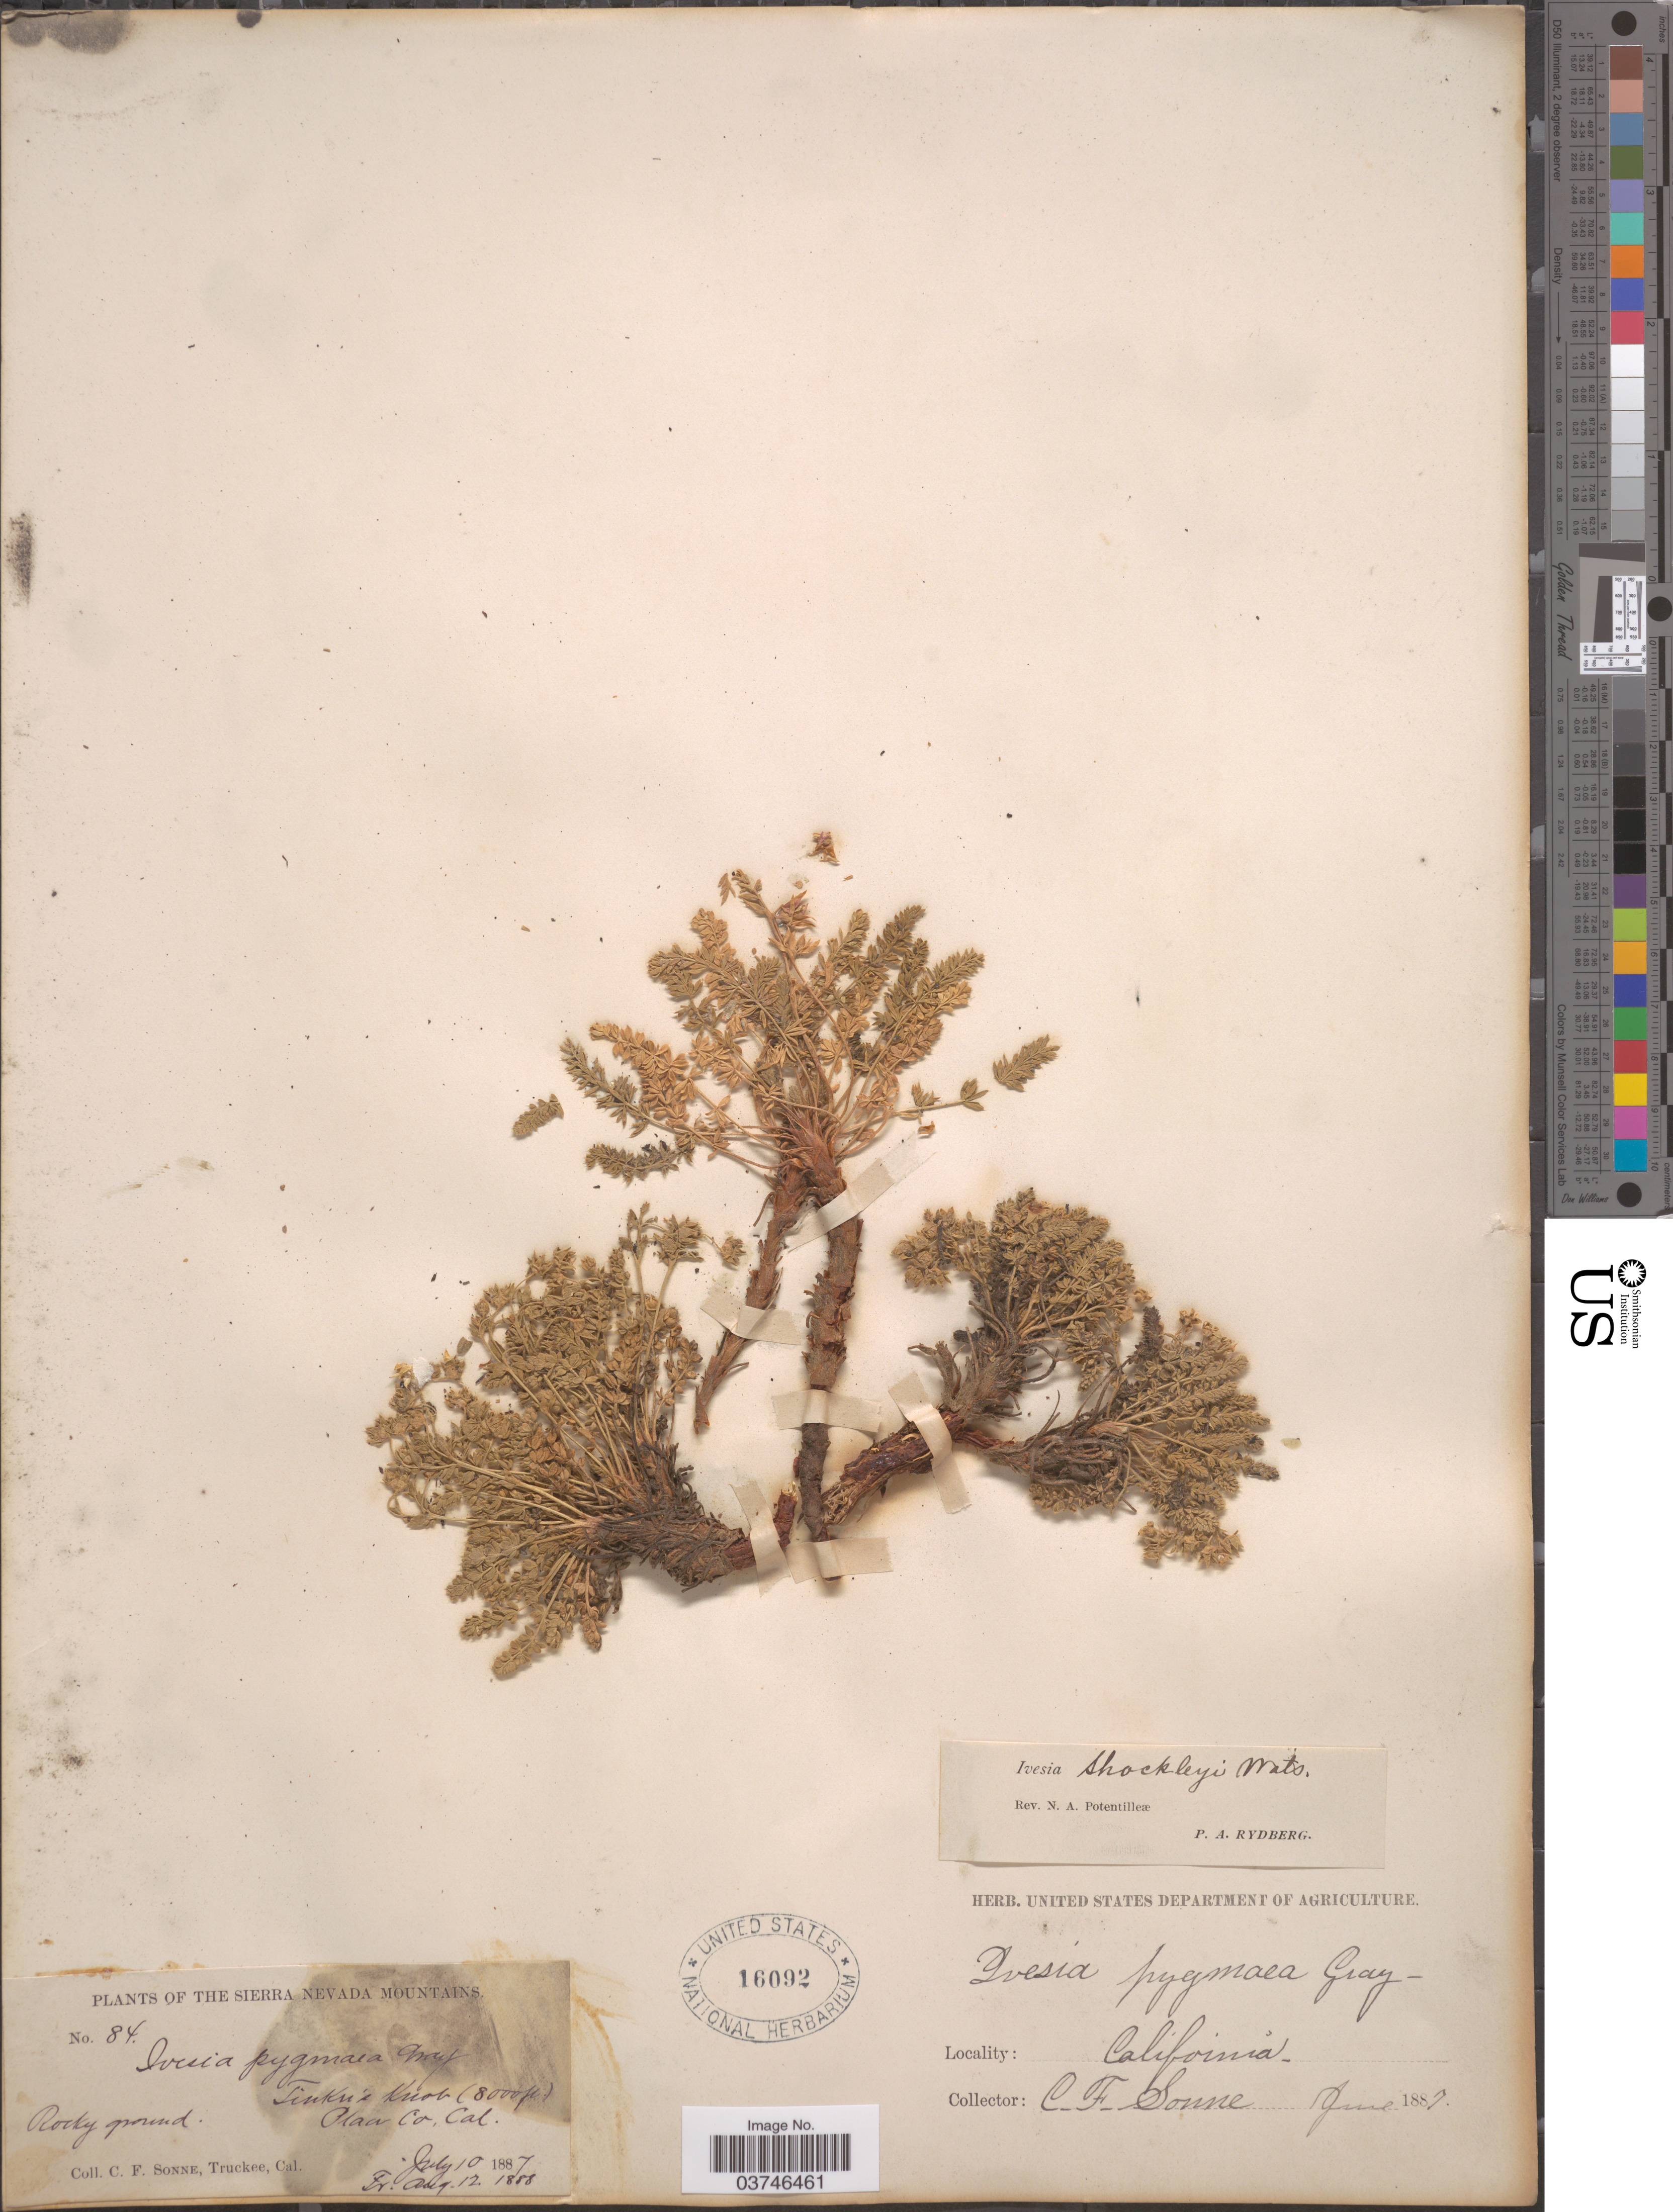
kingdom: Plantae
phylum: Tracheophyta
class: Magnoliopsida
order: Rosales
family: Rosaceae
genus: Potentilla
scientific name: Potentilla shockleyi var. shockleyi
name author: (S. Watson) Jeps.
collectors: C. Sonne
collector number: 84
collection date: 1887-06/1888-08-12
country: United States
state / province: California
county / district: Placer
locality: Tinku's Knob, Placer Co.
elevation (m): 2438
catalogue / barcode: US 16092